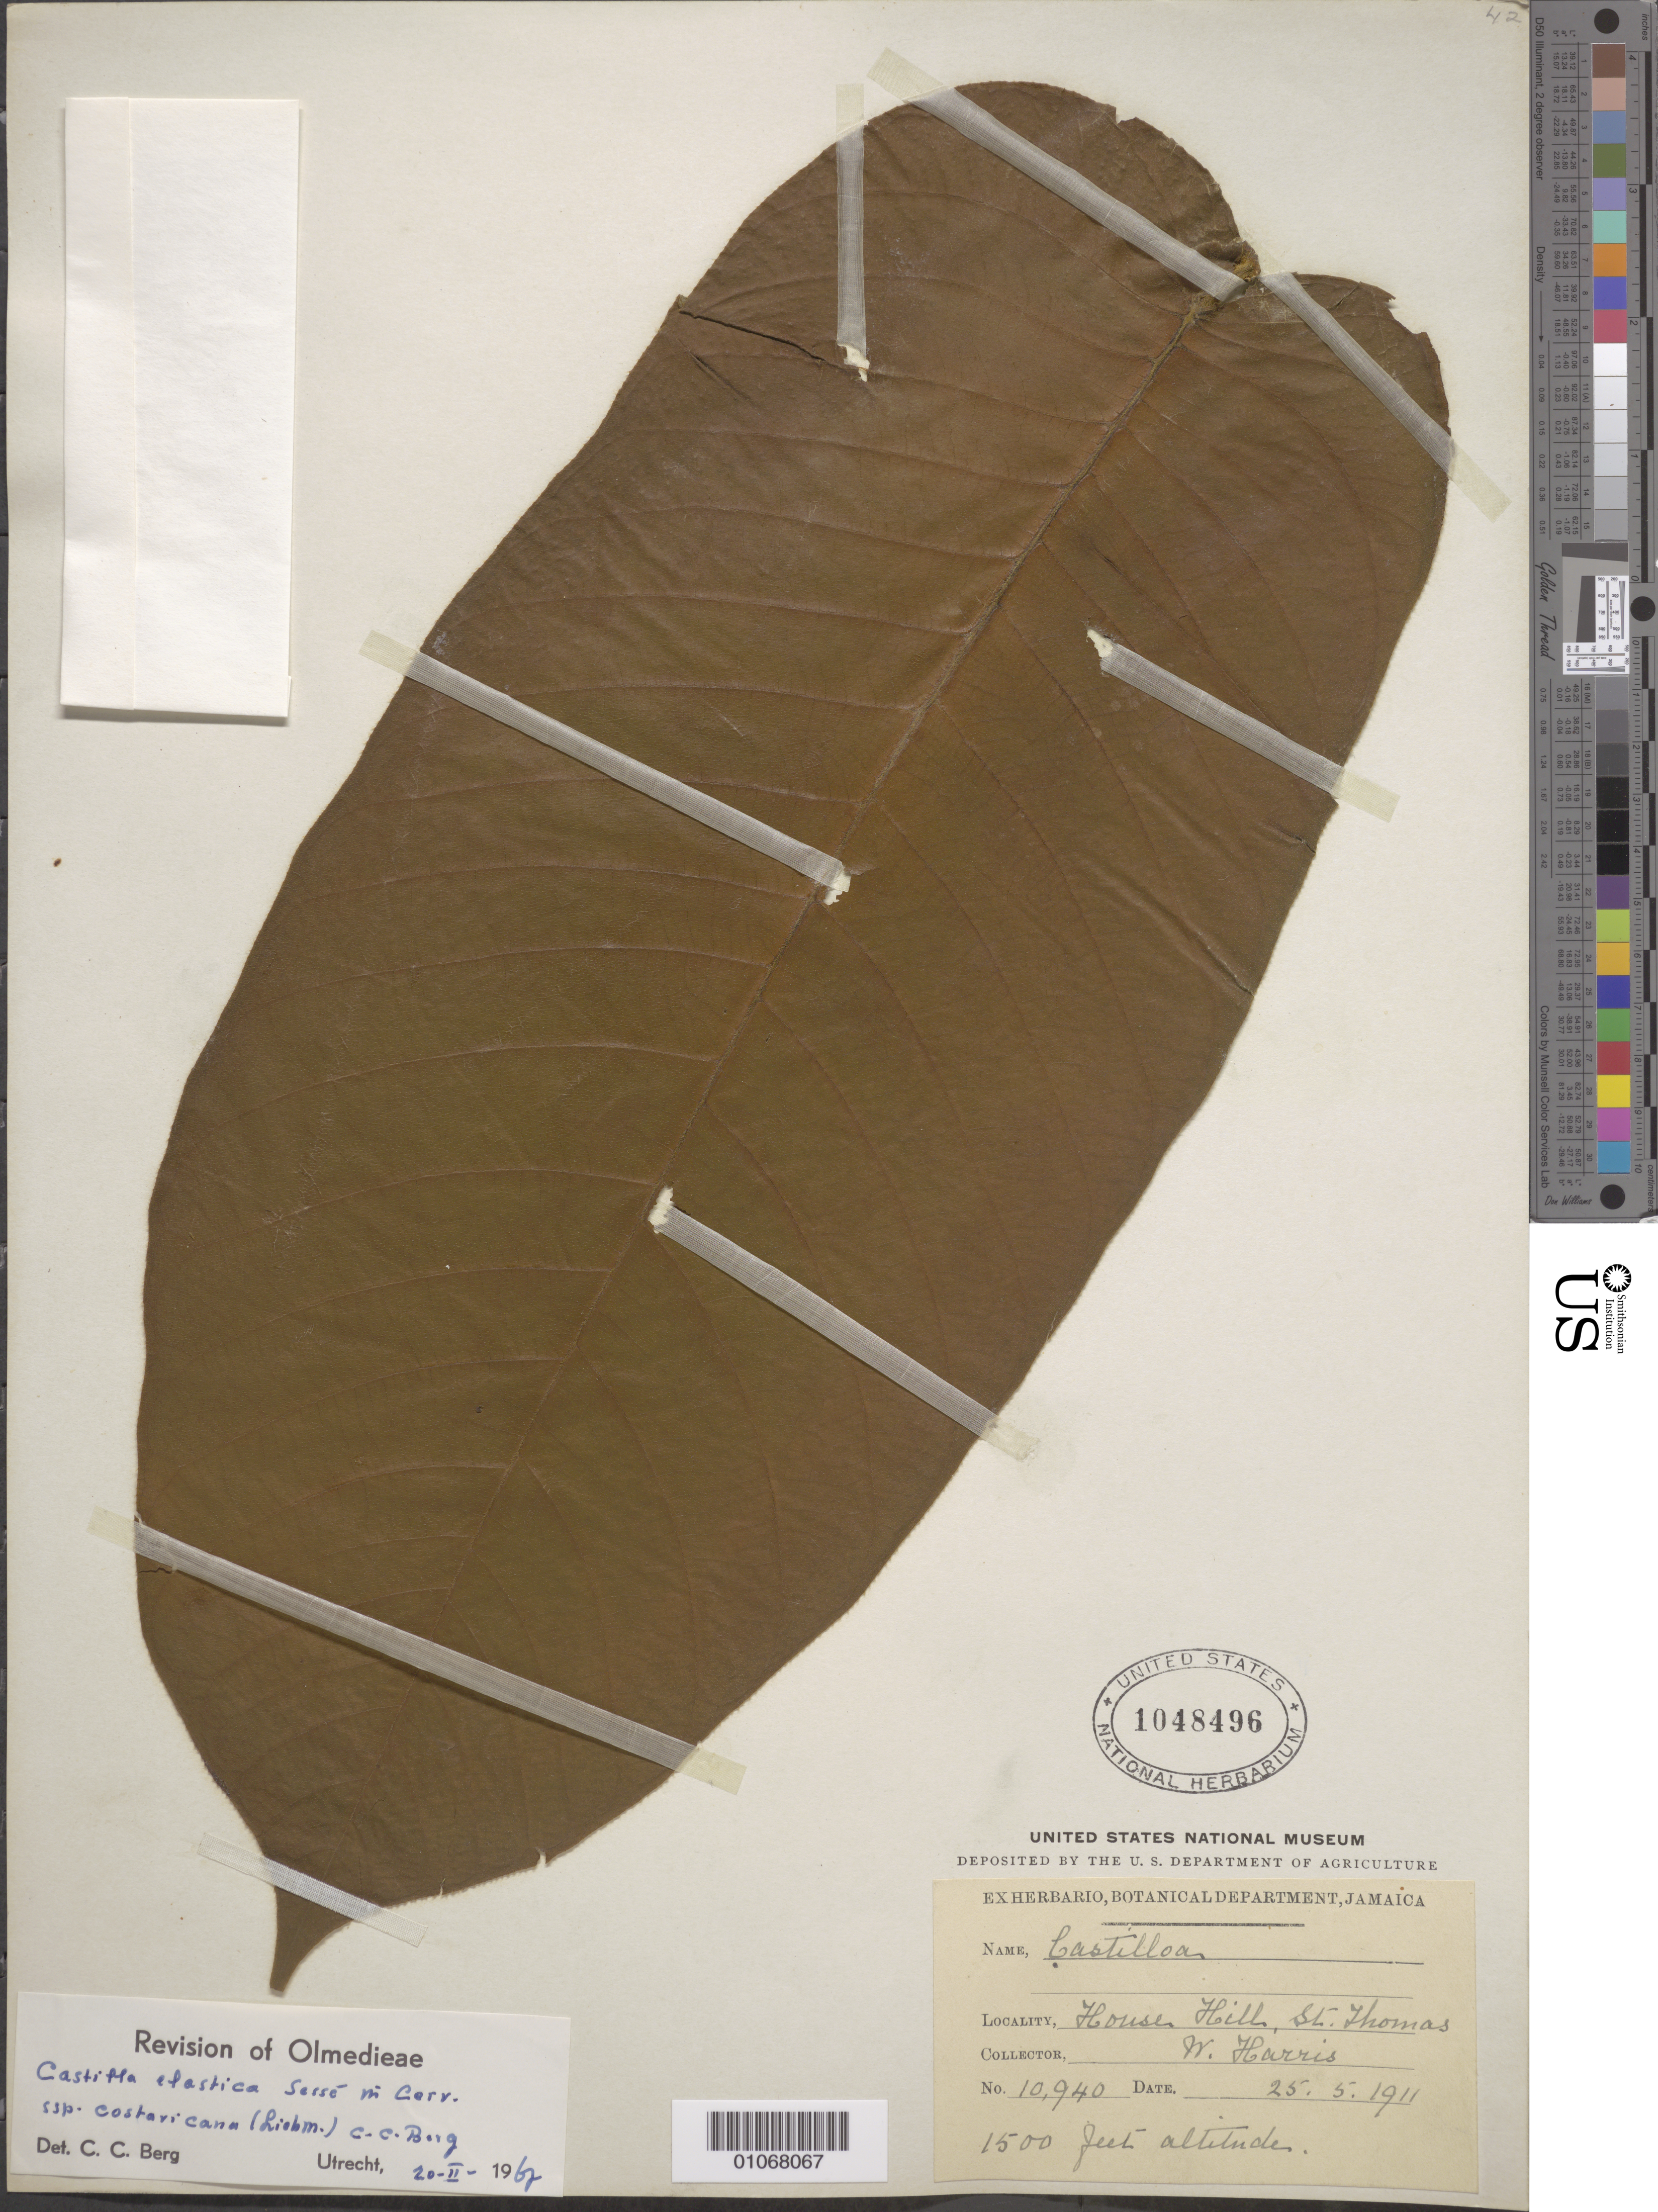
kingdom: Plantae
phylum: Tracheophyta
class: Magnoliopsida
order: Rosales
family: Moraceae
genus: Castilla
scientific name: Castilla elastica subsp. costaricana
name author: (Liebm.) C.C. Berg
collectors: W. Harris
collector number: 10940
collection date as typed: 25 May 1911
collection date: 1911-05-25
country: Jamaica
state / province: Saint Thomas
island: Jamaica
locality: House Hill.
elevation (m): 457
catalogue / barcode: US 1048496